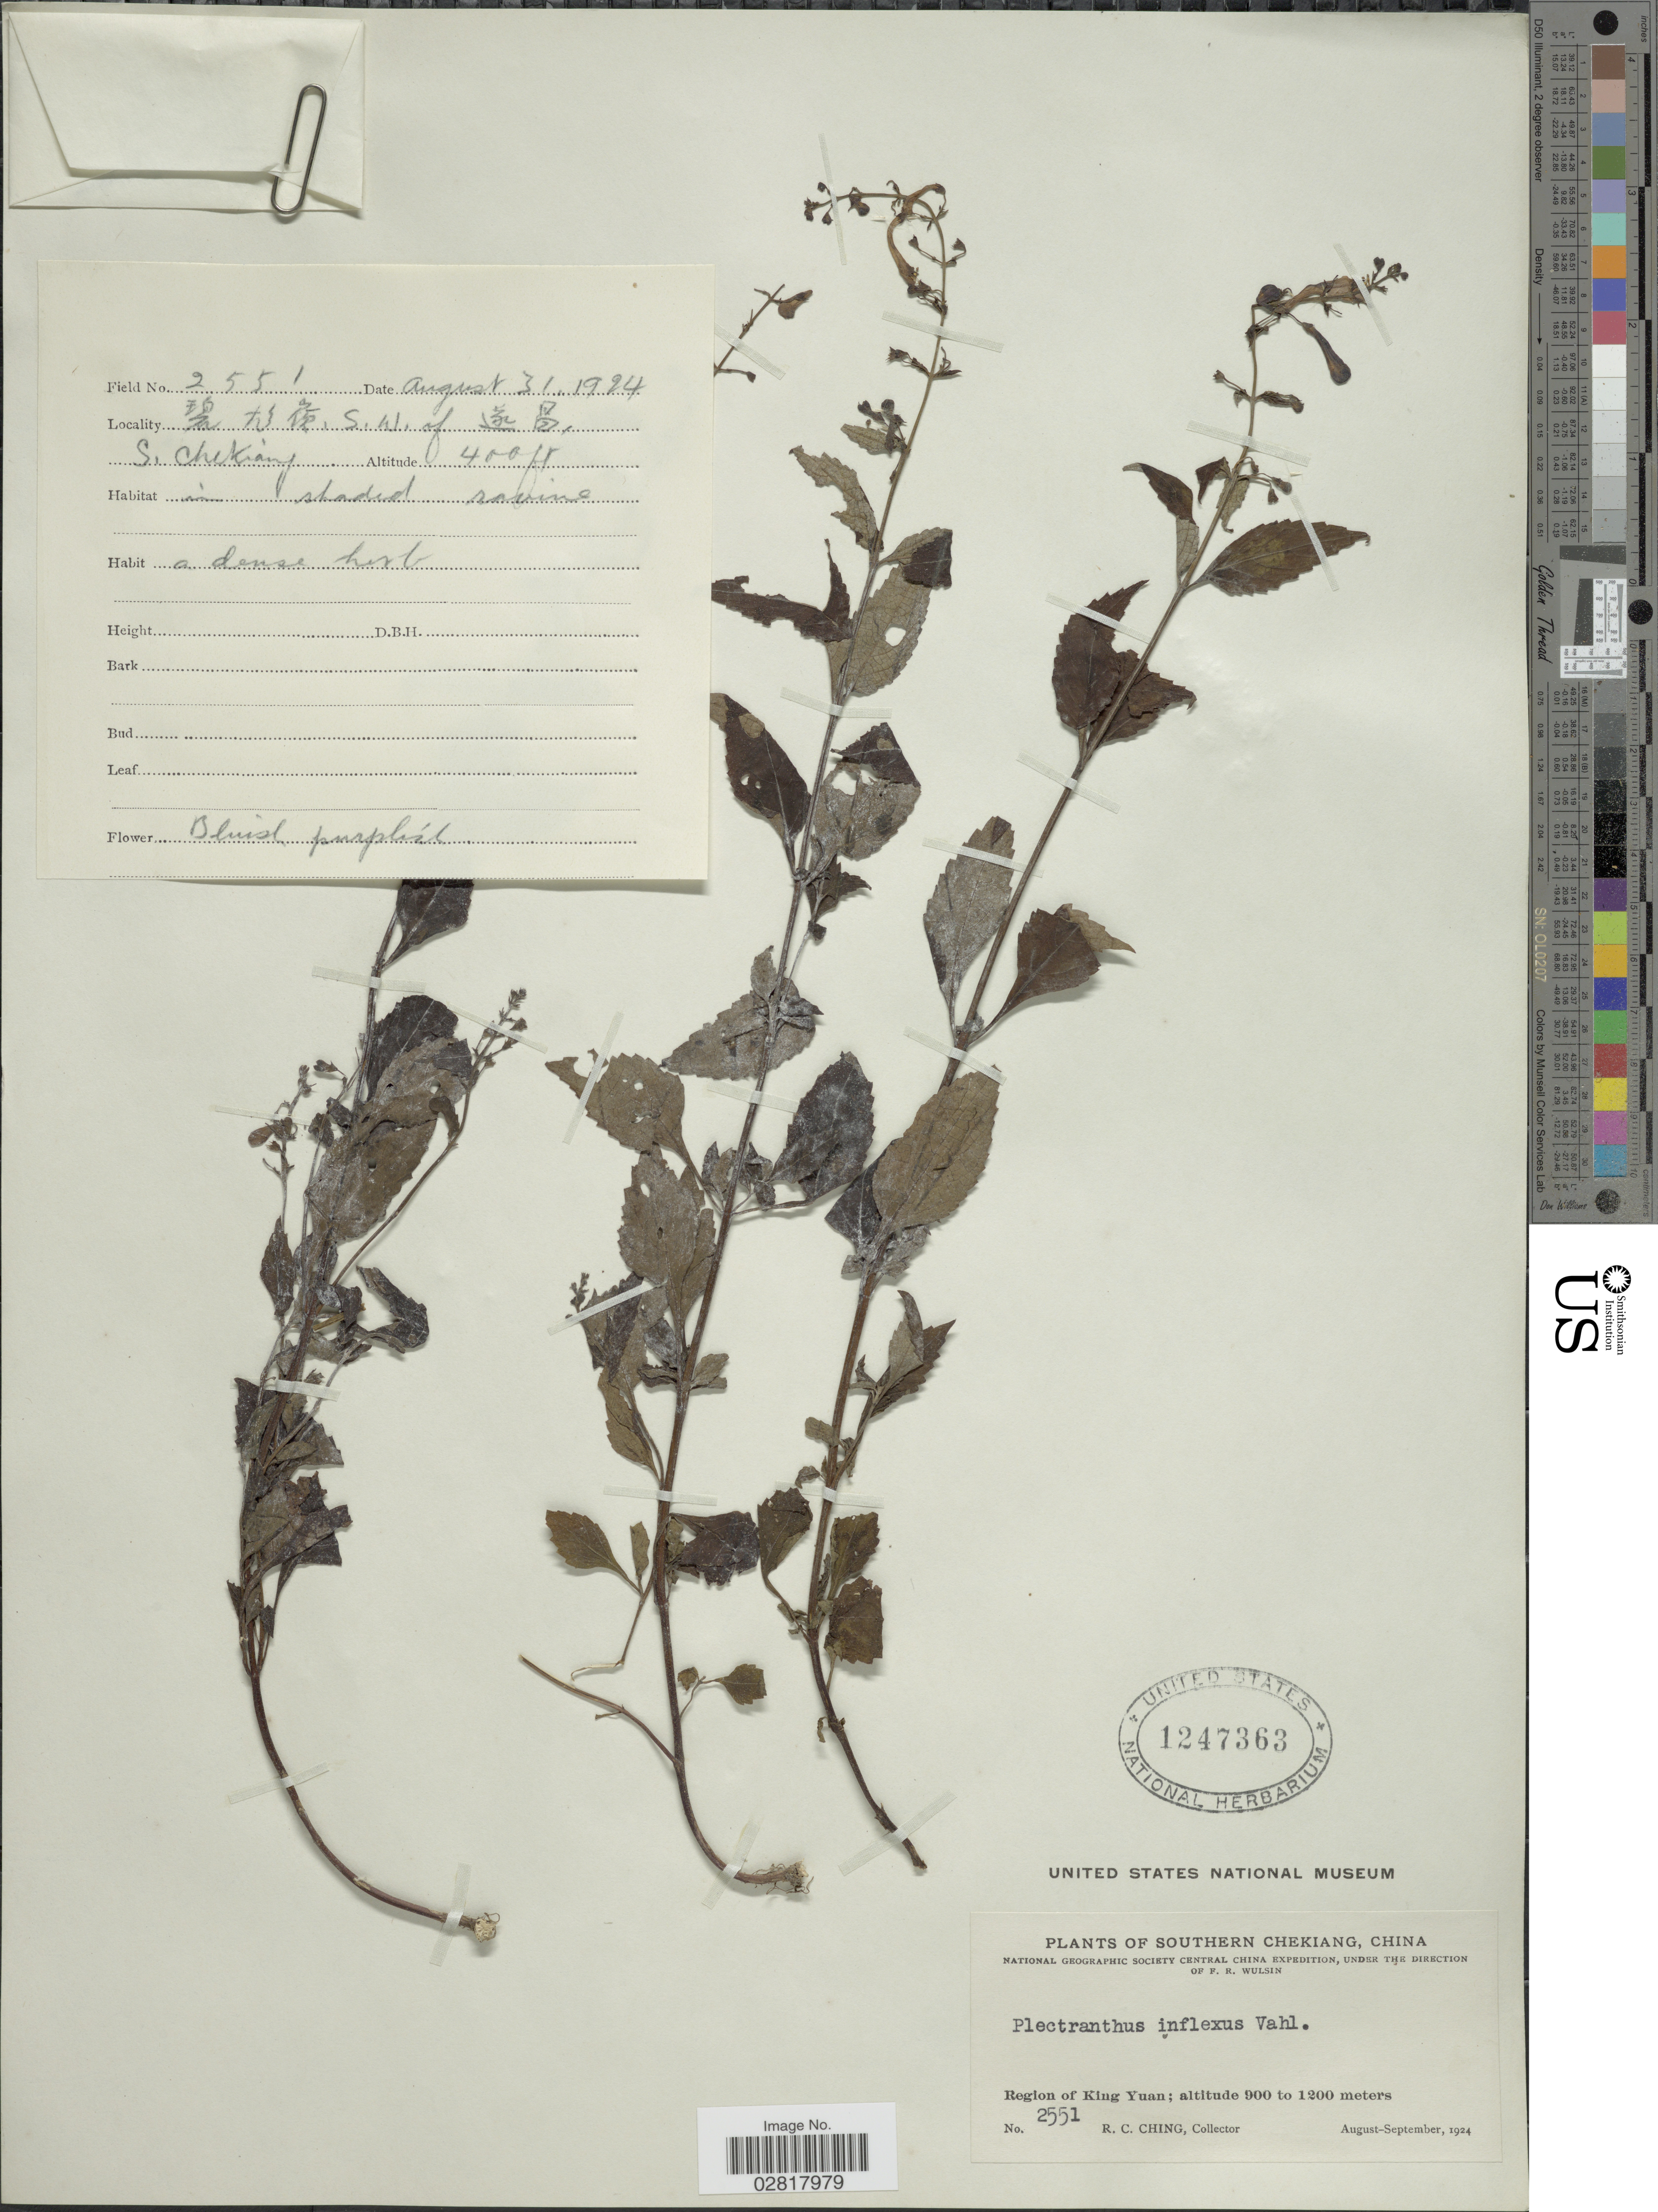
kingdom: Plantae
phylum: Tracheophyta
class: Magnoliopsida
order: Lamiales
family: Lamiaceae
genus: Plectranthus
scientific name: Plectranthus inflexus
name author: (Thunb.) Vahl ex Benth.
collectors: R. C. Ching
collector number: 2551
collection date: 1924-08-31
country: China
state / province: Zhejiang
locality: Southern Chekiang, Region of King Yuan, S.W. of X, S. Chekiang.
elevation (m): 122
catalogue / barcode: US 1247363